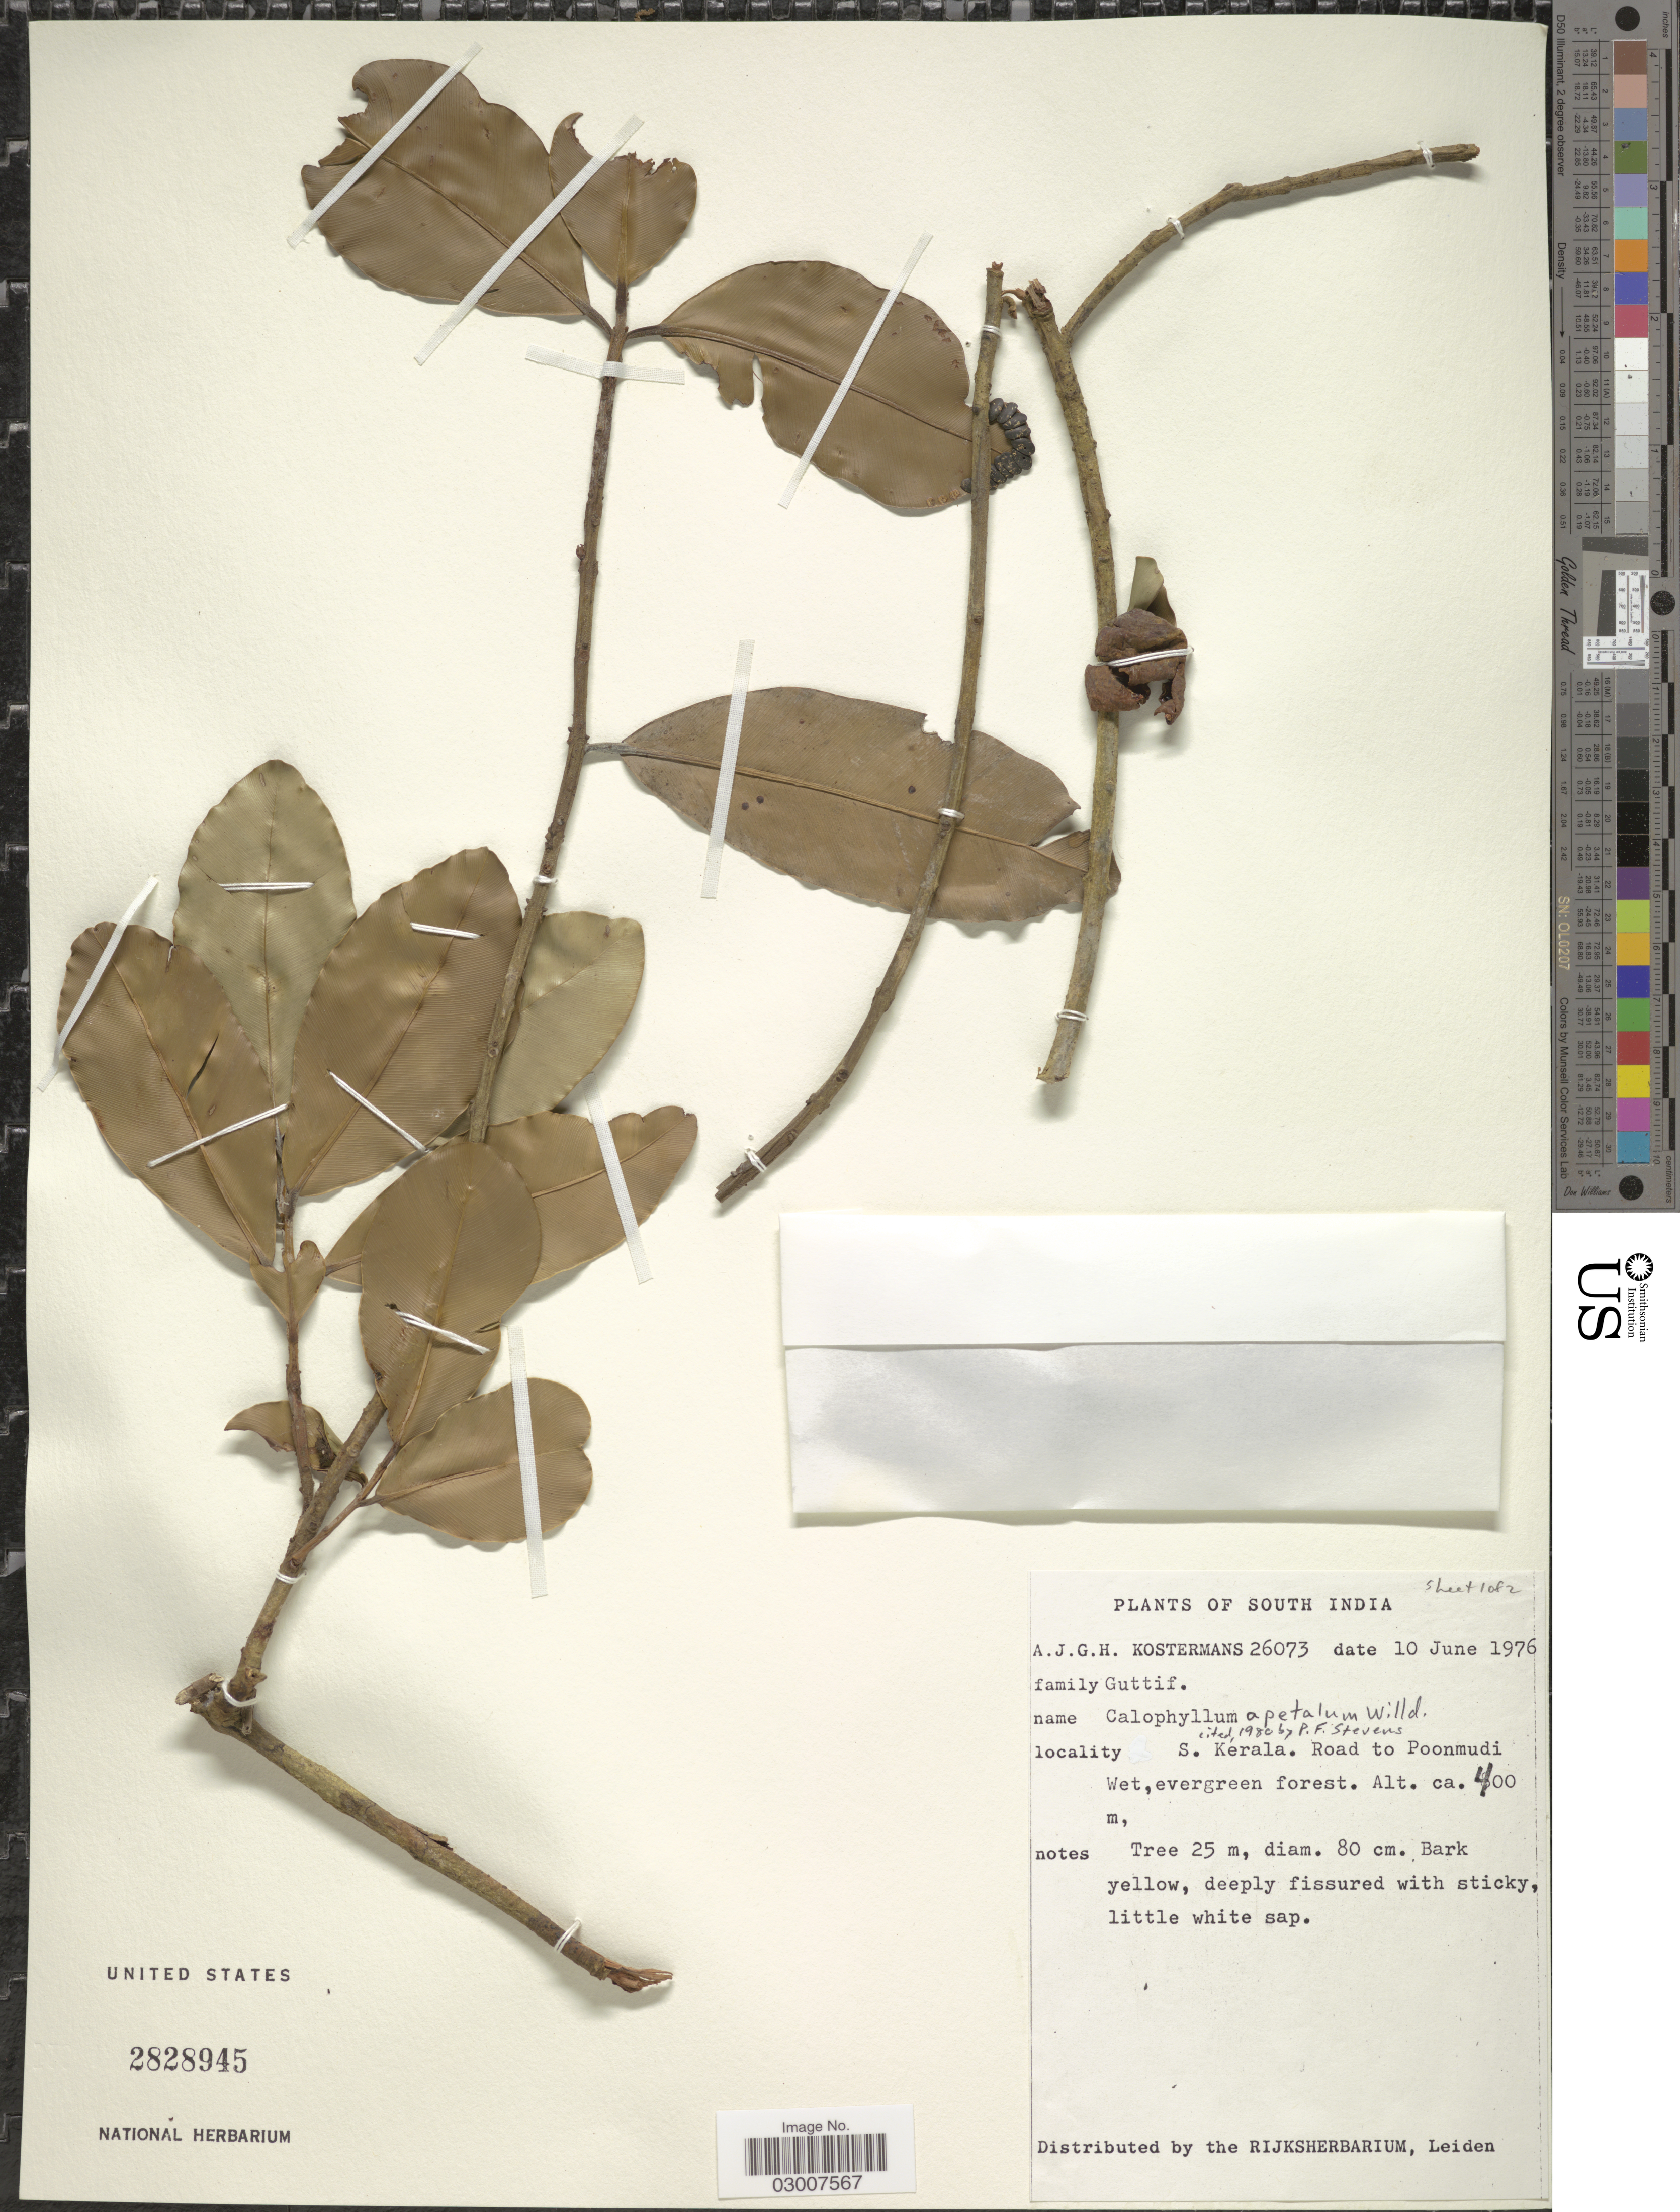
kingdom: Plantae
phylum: Tracheophyta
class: Magnoliopsida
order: Malpighiales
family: Calophyllaceae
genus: Calophyllum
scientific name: Calophyllum apetalum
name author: Willd.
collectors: A. J. G. Kostermans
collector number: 26073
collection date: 1976-06-10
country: India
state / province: Kerala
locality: South India. S. Kerala. Road to Poonmudi Wet.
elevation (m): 400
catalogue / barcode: US 2828945